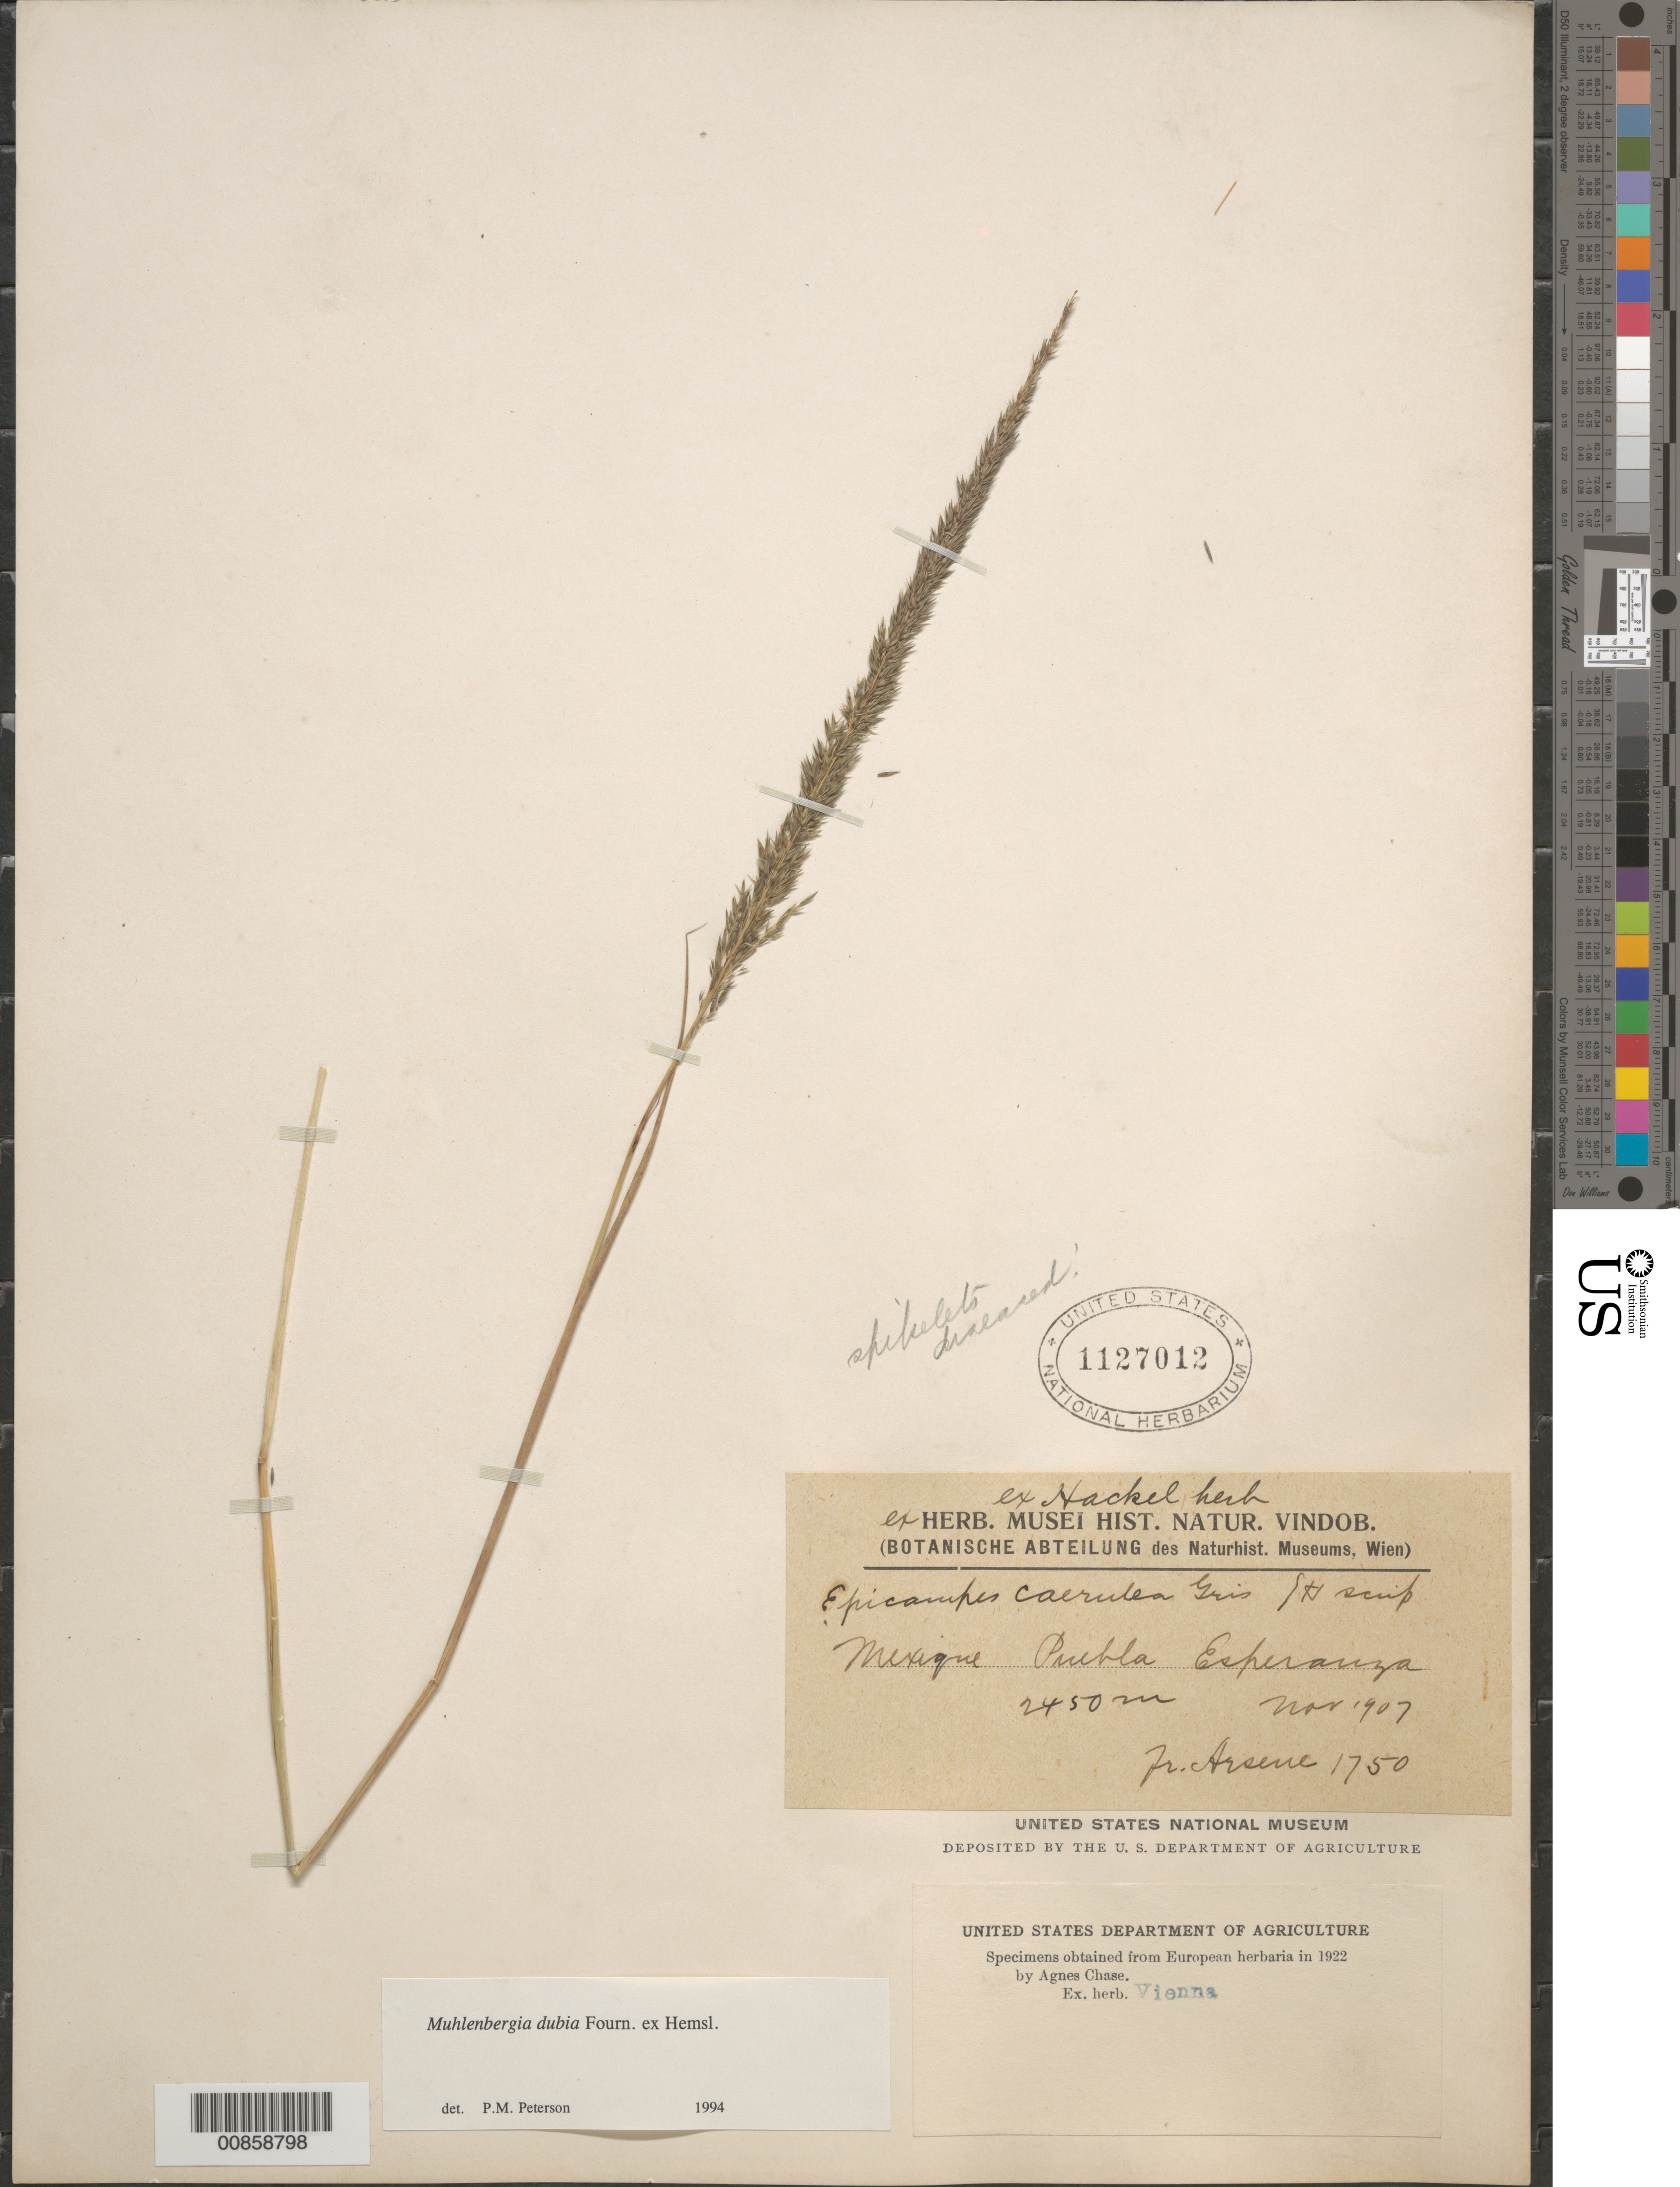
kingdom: Plantae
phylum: Tracheophyta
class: Liliopsida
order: Poales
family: Poaceae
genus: Muhlenbergia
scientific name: Muhlenbergia dubia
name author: E. Fourn.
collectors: F. Hyacinth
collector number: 1750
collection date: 1907-11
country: Mexico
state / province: Puebla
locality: Esperanza.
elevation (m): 2450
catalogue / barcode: US 1127012